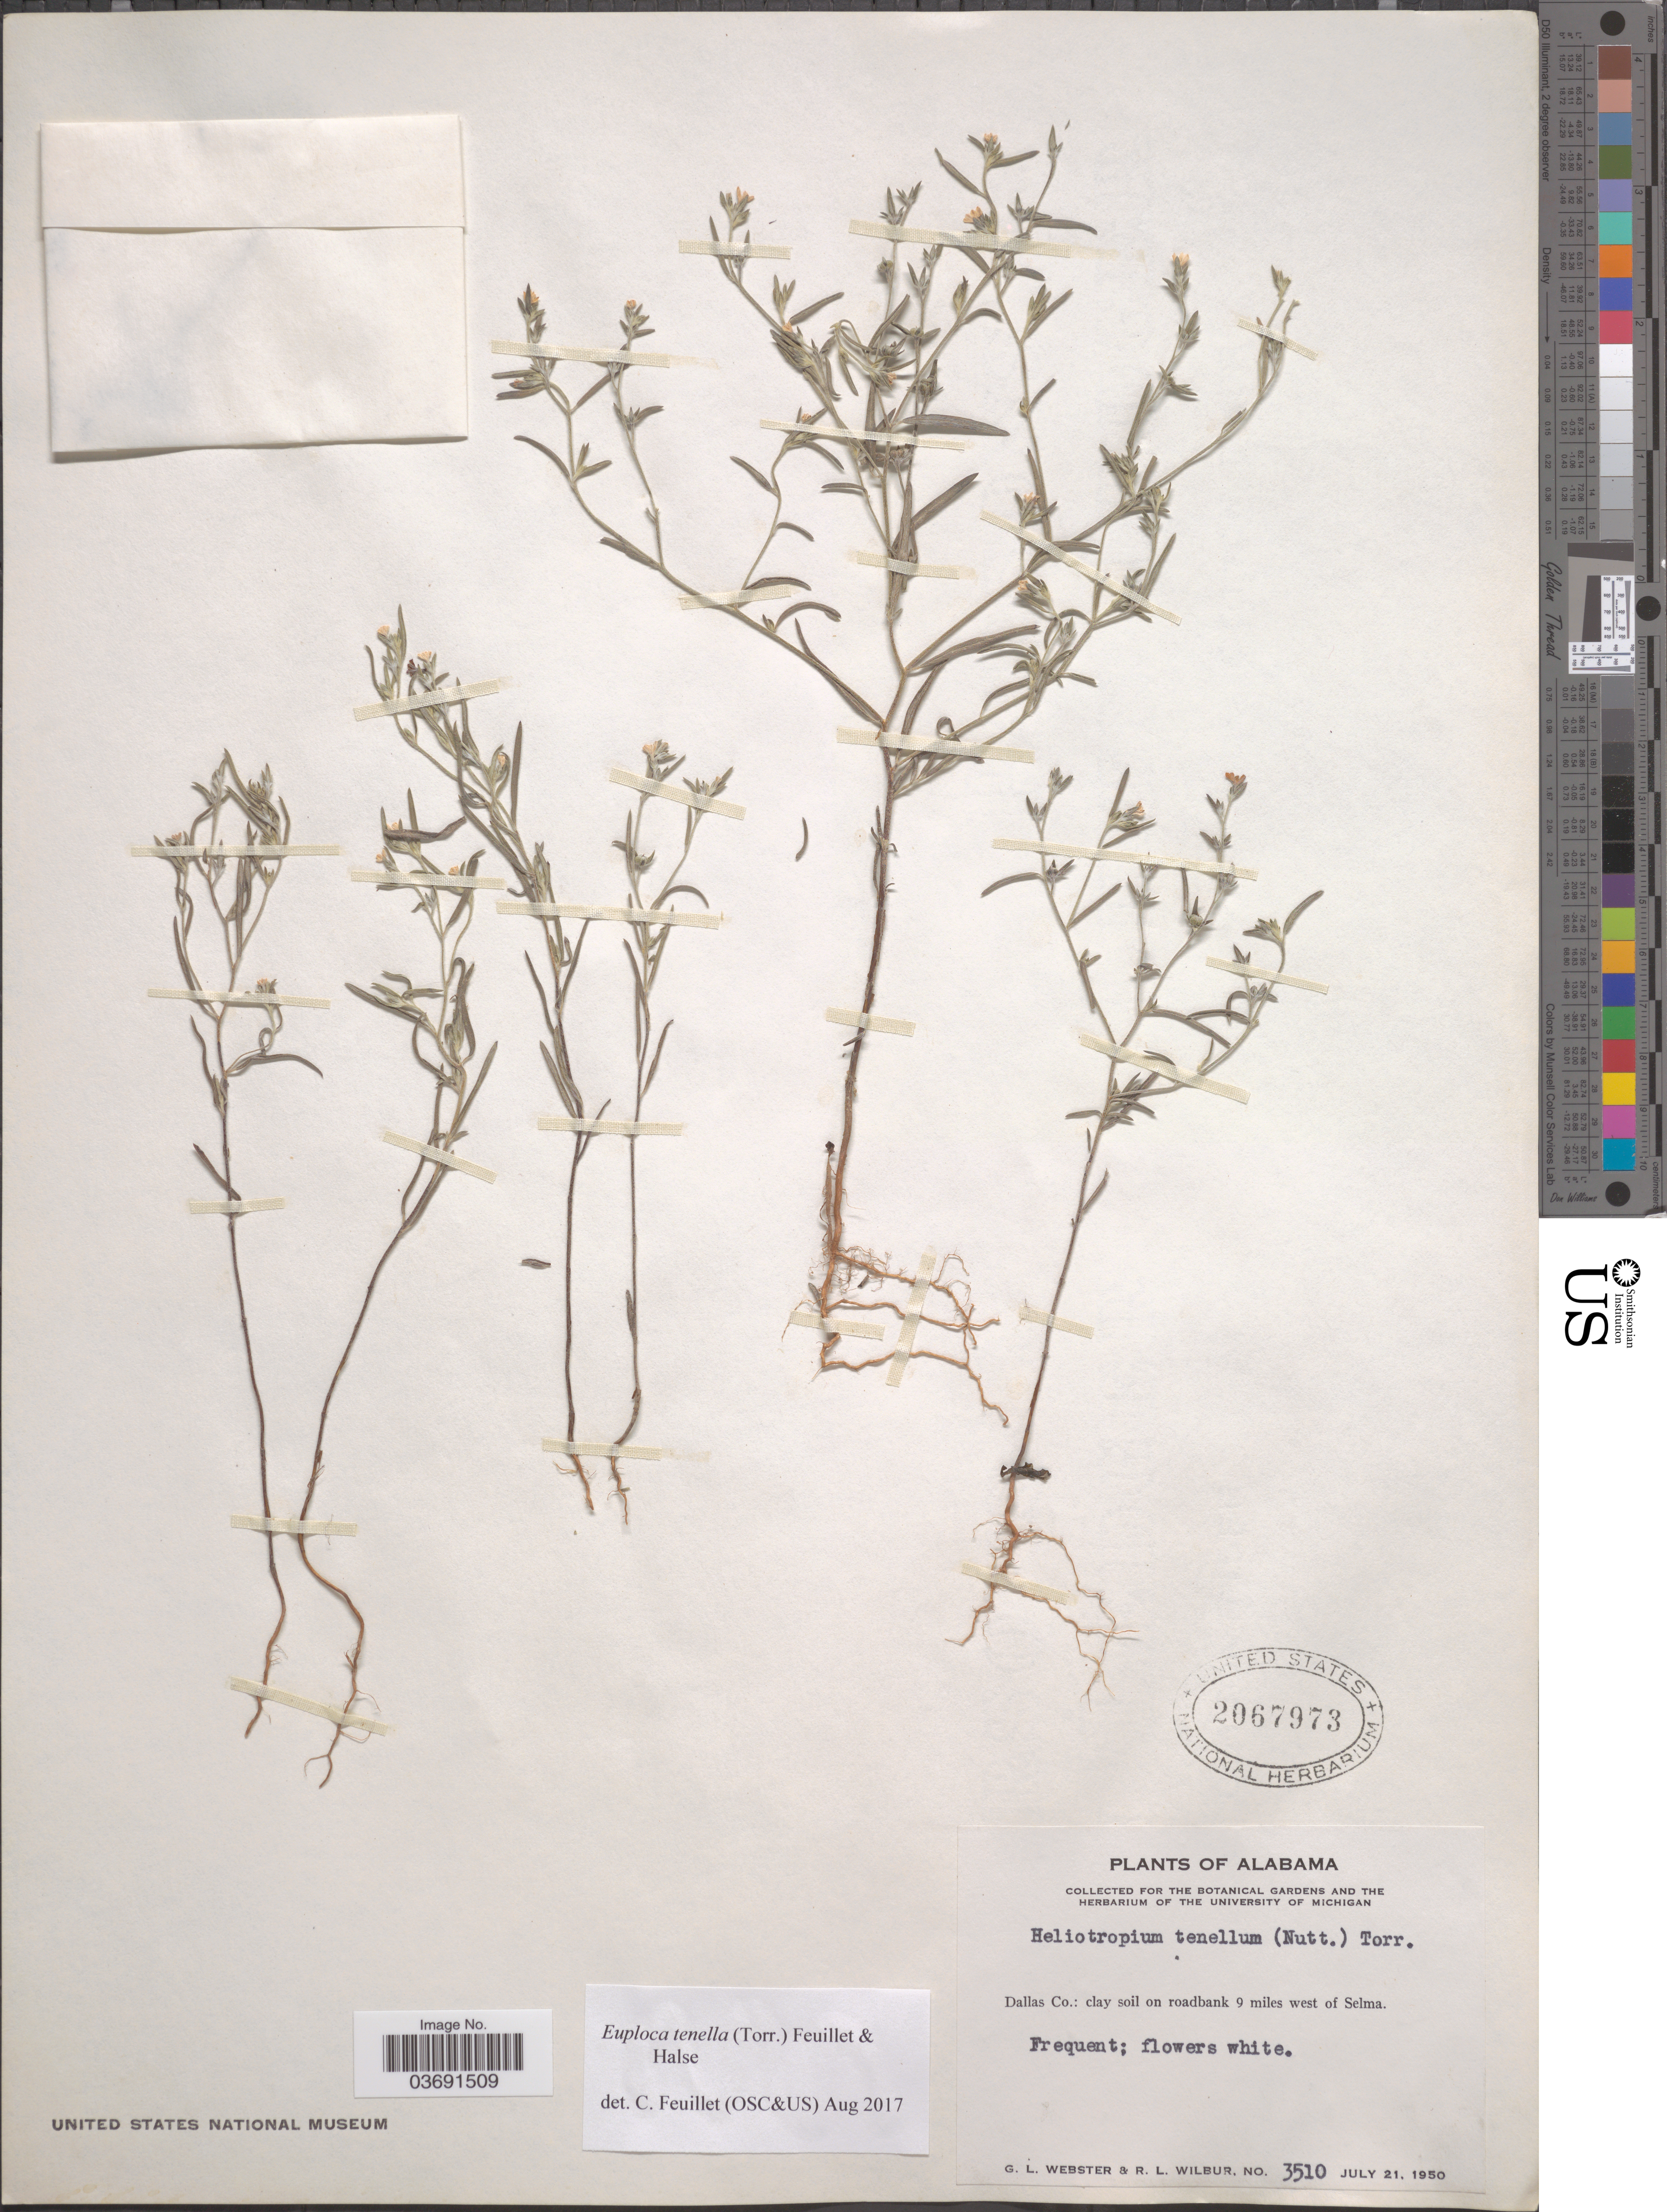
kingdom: Plantae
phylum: Tracheophyta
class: Magnoliopsida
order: Boraginales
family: Heliotropiaceae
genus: Euploca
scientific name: Euploca tenella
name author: (Torr.) Feuillet & Halse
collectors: G. L. Webster & R. L. Wilbur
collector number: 3510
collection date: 1950-07-21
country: United States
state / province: Alabama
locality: Dallas Co.: clay soil on roadbank 9 miles west of Selma.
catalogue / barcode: US 2067973